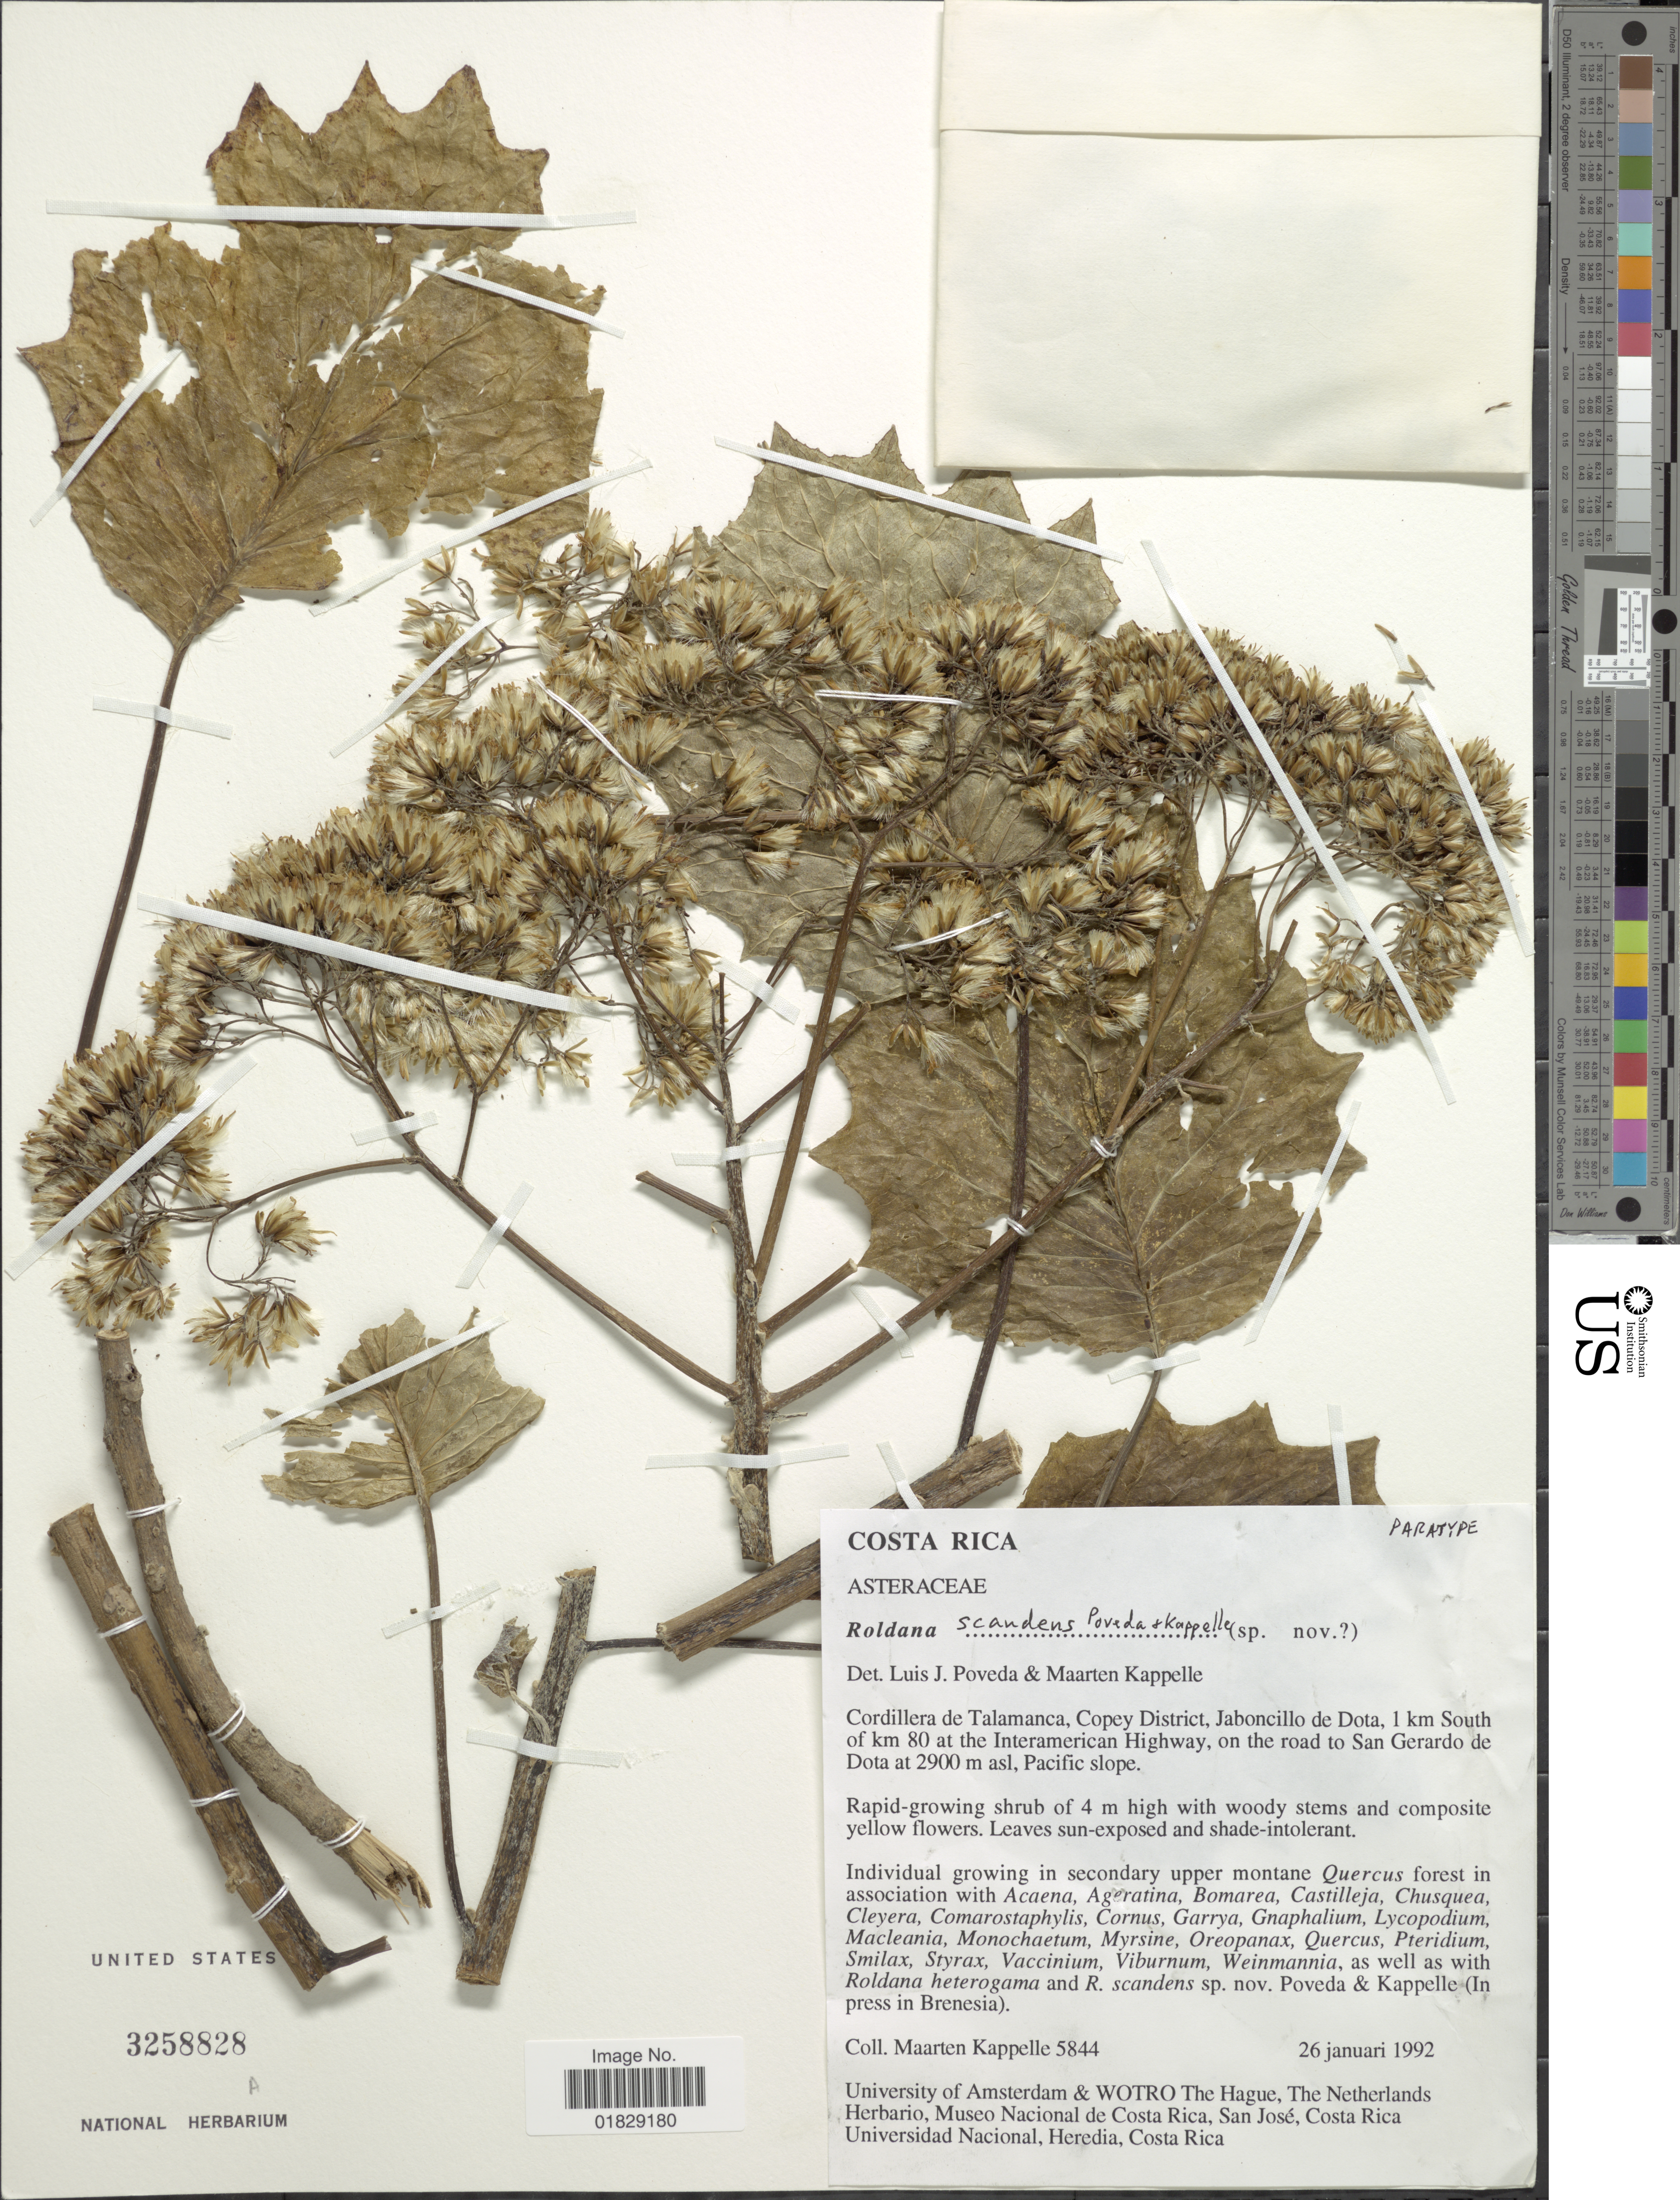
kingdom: Plantae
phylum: Tracheophyta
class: Magnoliopsida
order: Asterales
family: Asteraceae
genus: Roldana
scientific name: Roldana scandens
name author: Poveda & Kappelle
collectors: M. Kappelle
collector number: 5844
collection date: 1992-01-26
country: Costa Rica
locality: Cordillera de Talamanca, Copey District, Jaboncillo de Dota, 1 km South of km 80 at the Interamerican Highway, on the road to San Gerardo de Dota. Pacific slope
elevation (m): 2900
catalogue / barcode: US 3258828